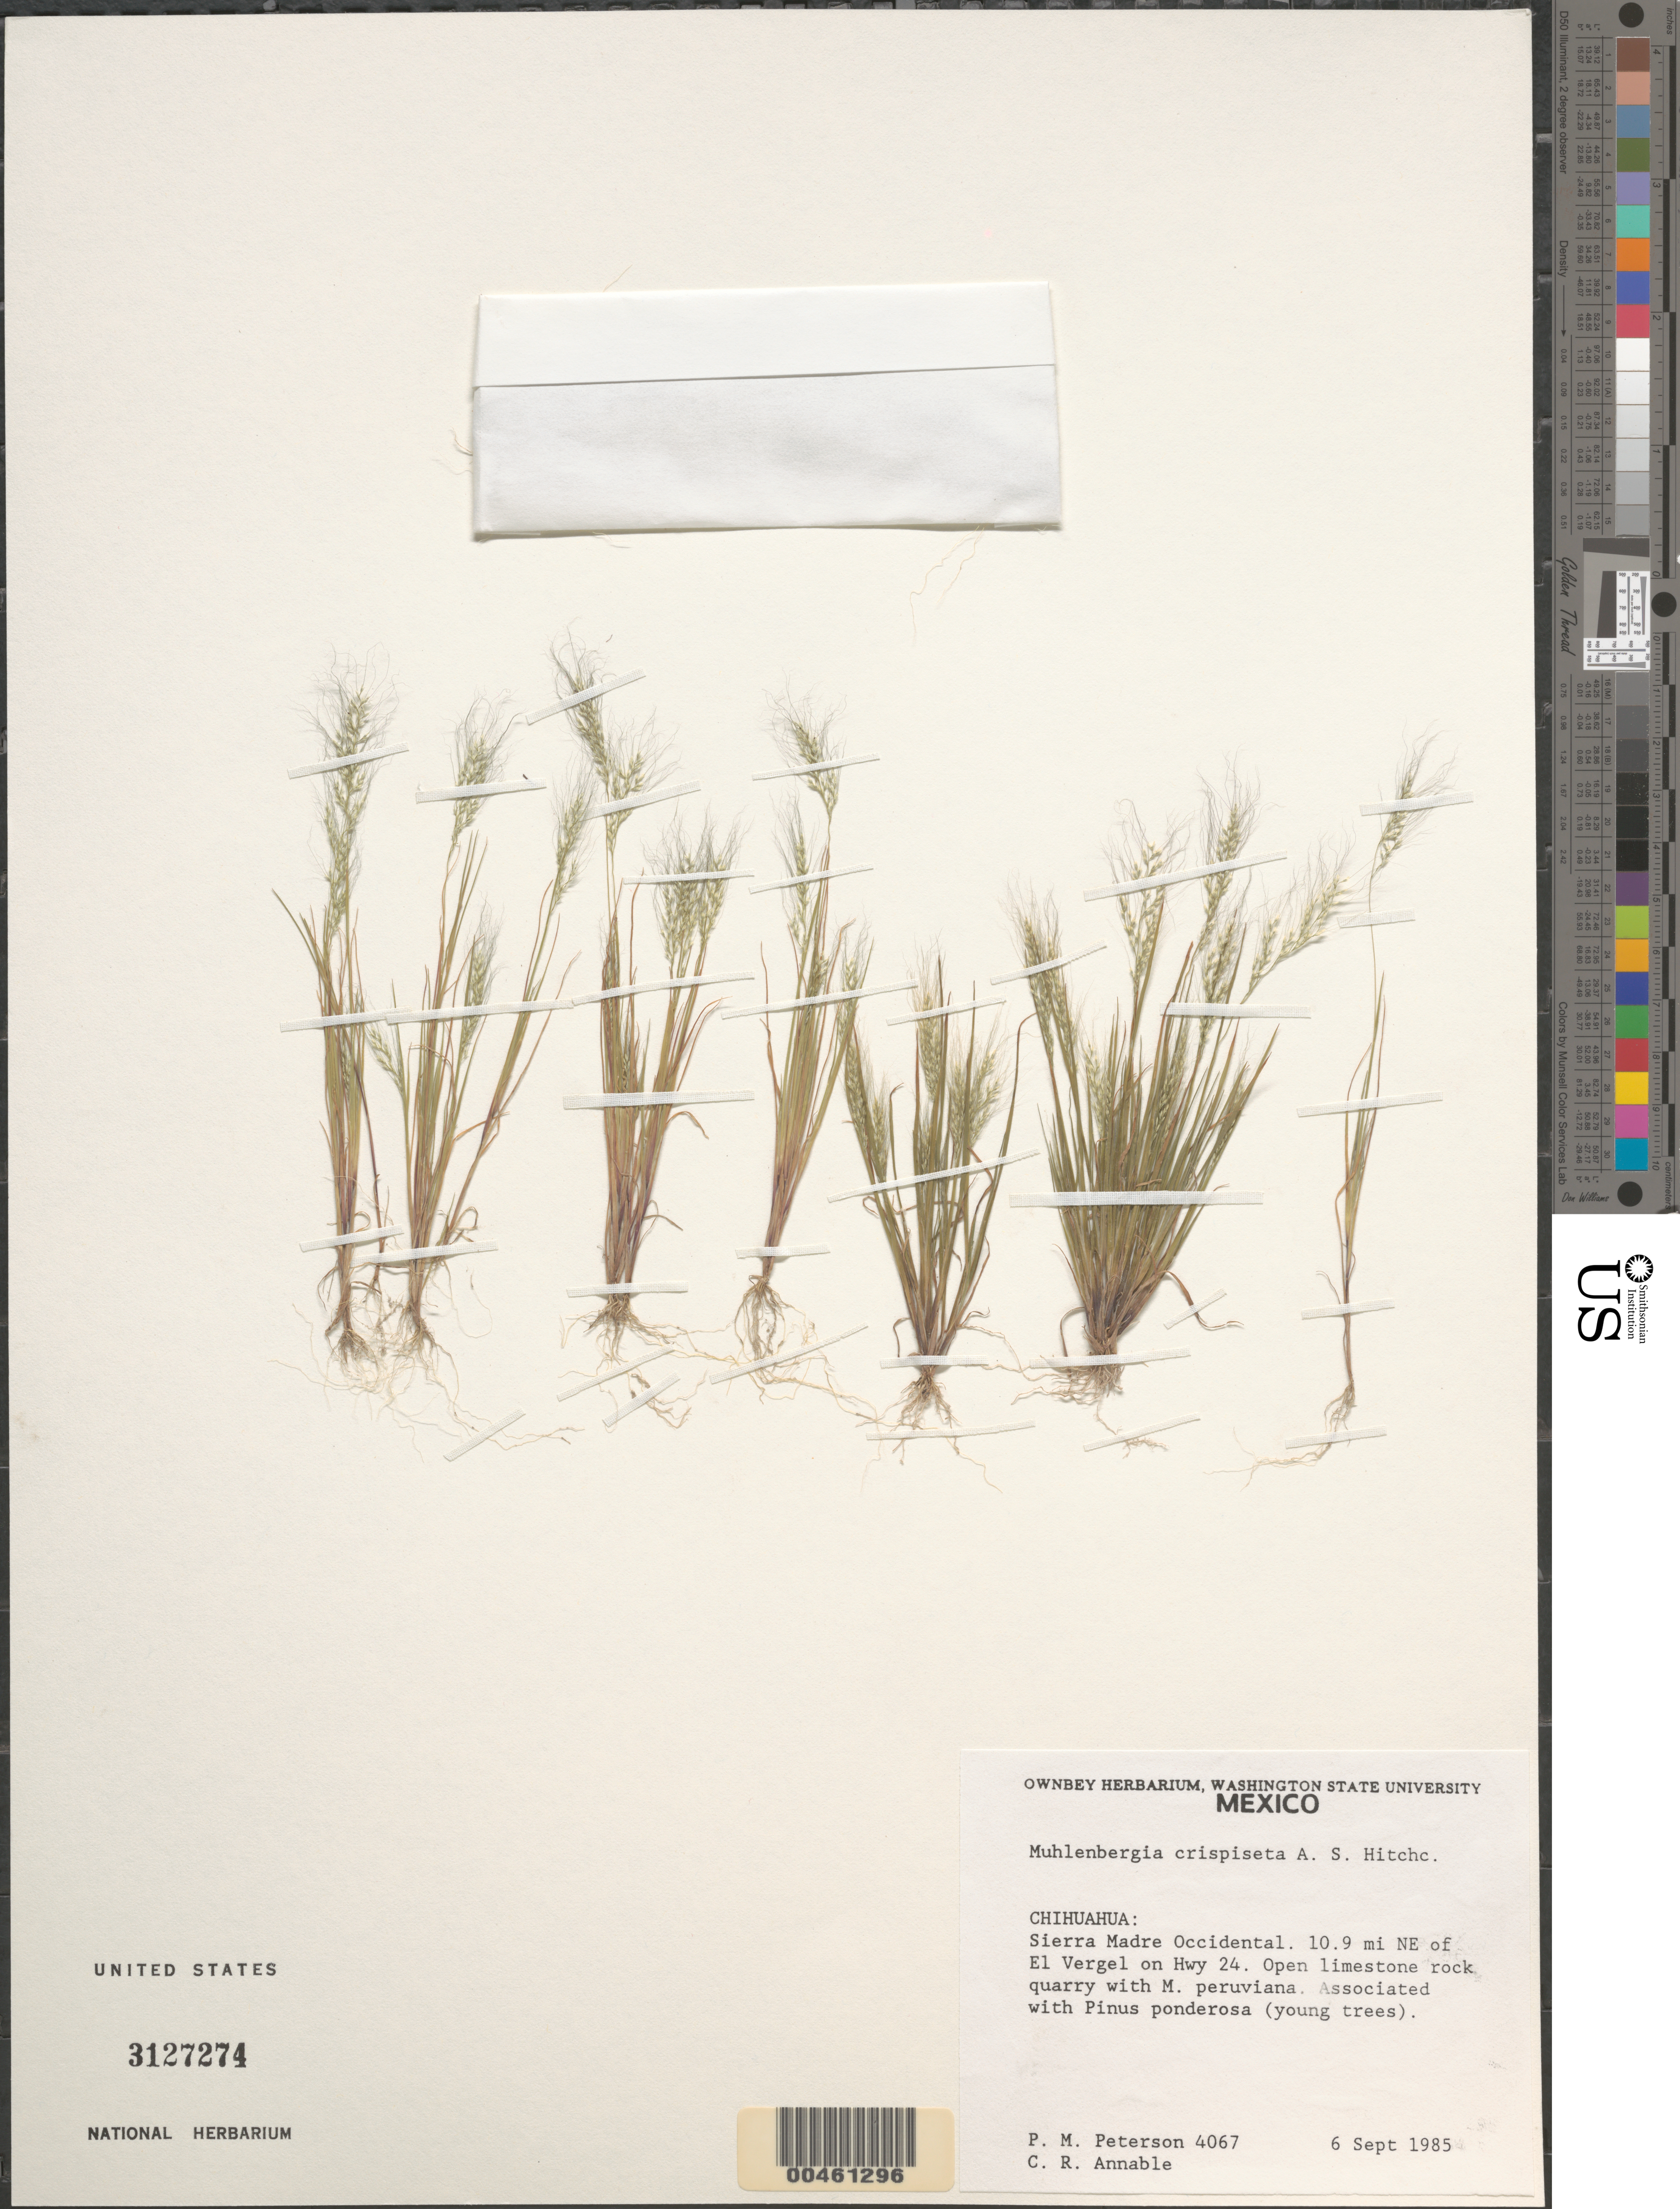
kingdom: Plantae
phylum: Tracheophyta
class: Liliopsida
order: Poales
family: Poaceae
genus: Muhlenbergia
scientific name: Muhlenbergia crispiseta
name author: Hitchc.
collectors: P. M. Peterson & C. R. Annable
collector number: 04067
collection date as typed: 06 Sep 1985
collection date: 1985-09-06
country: Mexico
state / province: Chihuahua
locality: Sierra Madre Occidental, 10.9 miles NE of El Vergel on Hwy 24.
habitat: Open limestone rock quarry, associated with Muhlenbergia pulcherrima and young trees of Pinus ponderosa.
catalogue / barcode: US 3127274